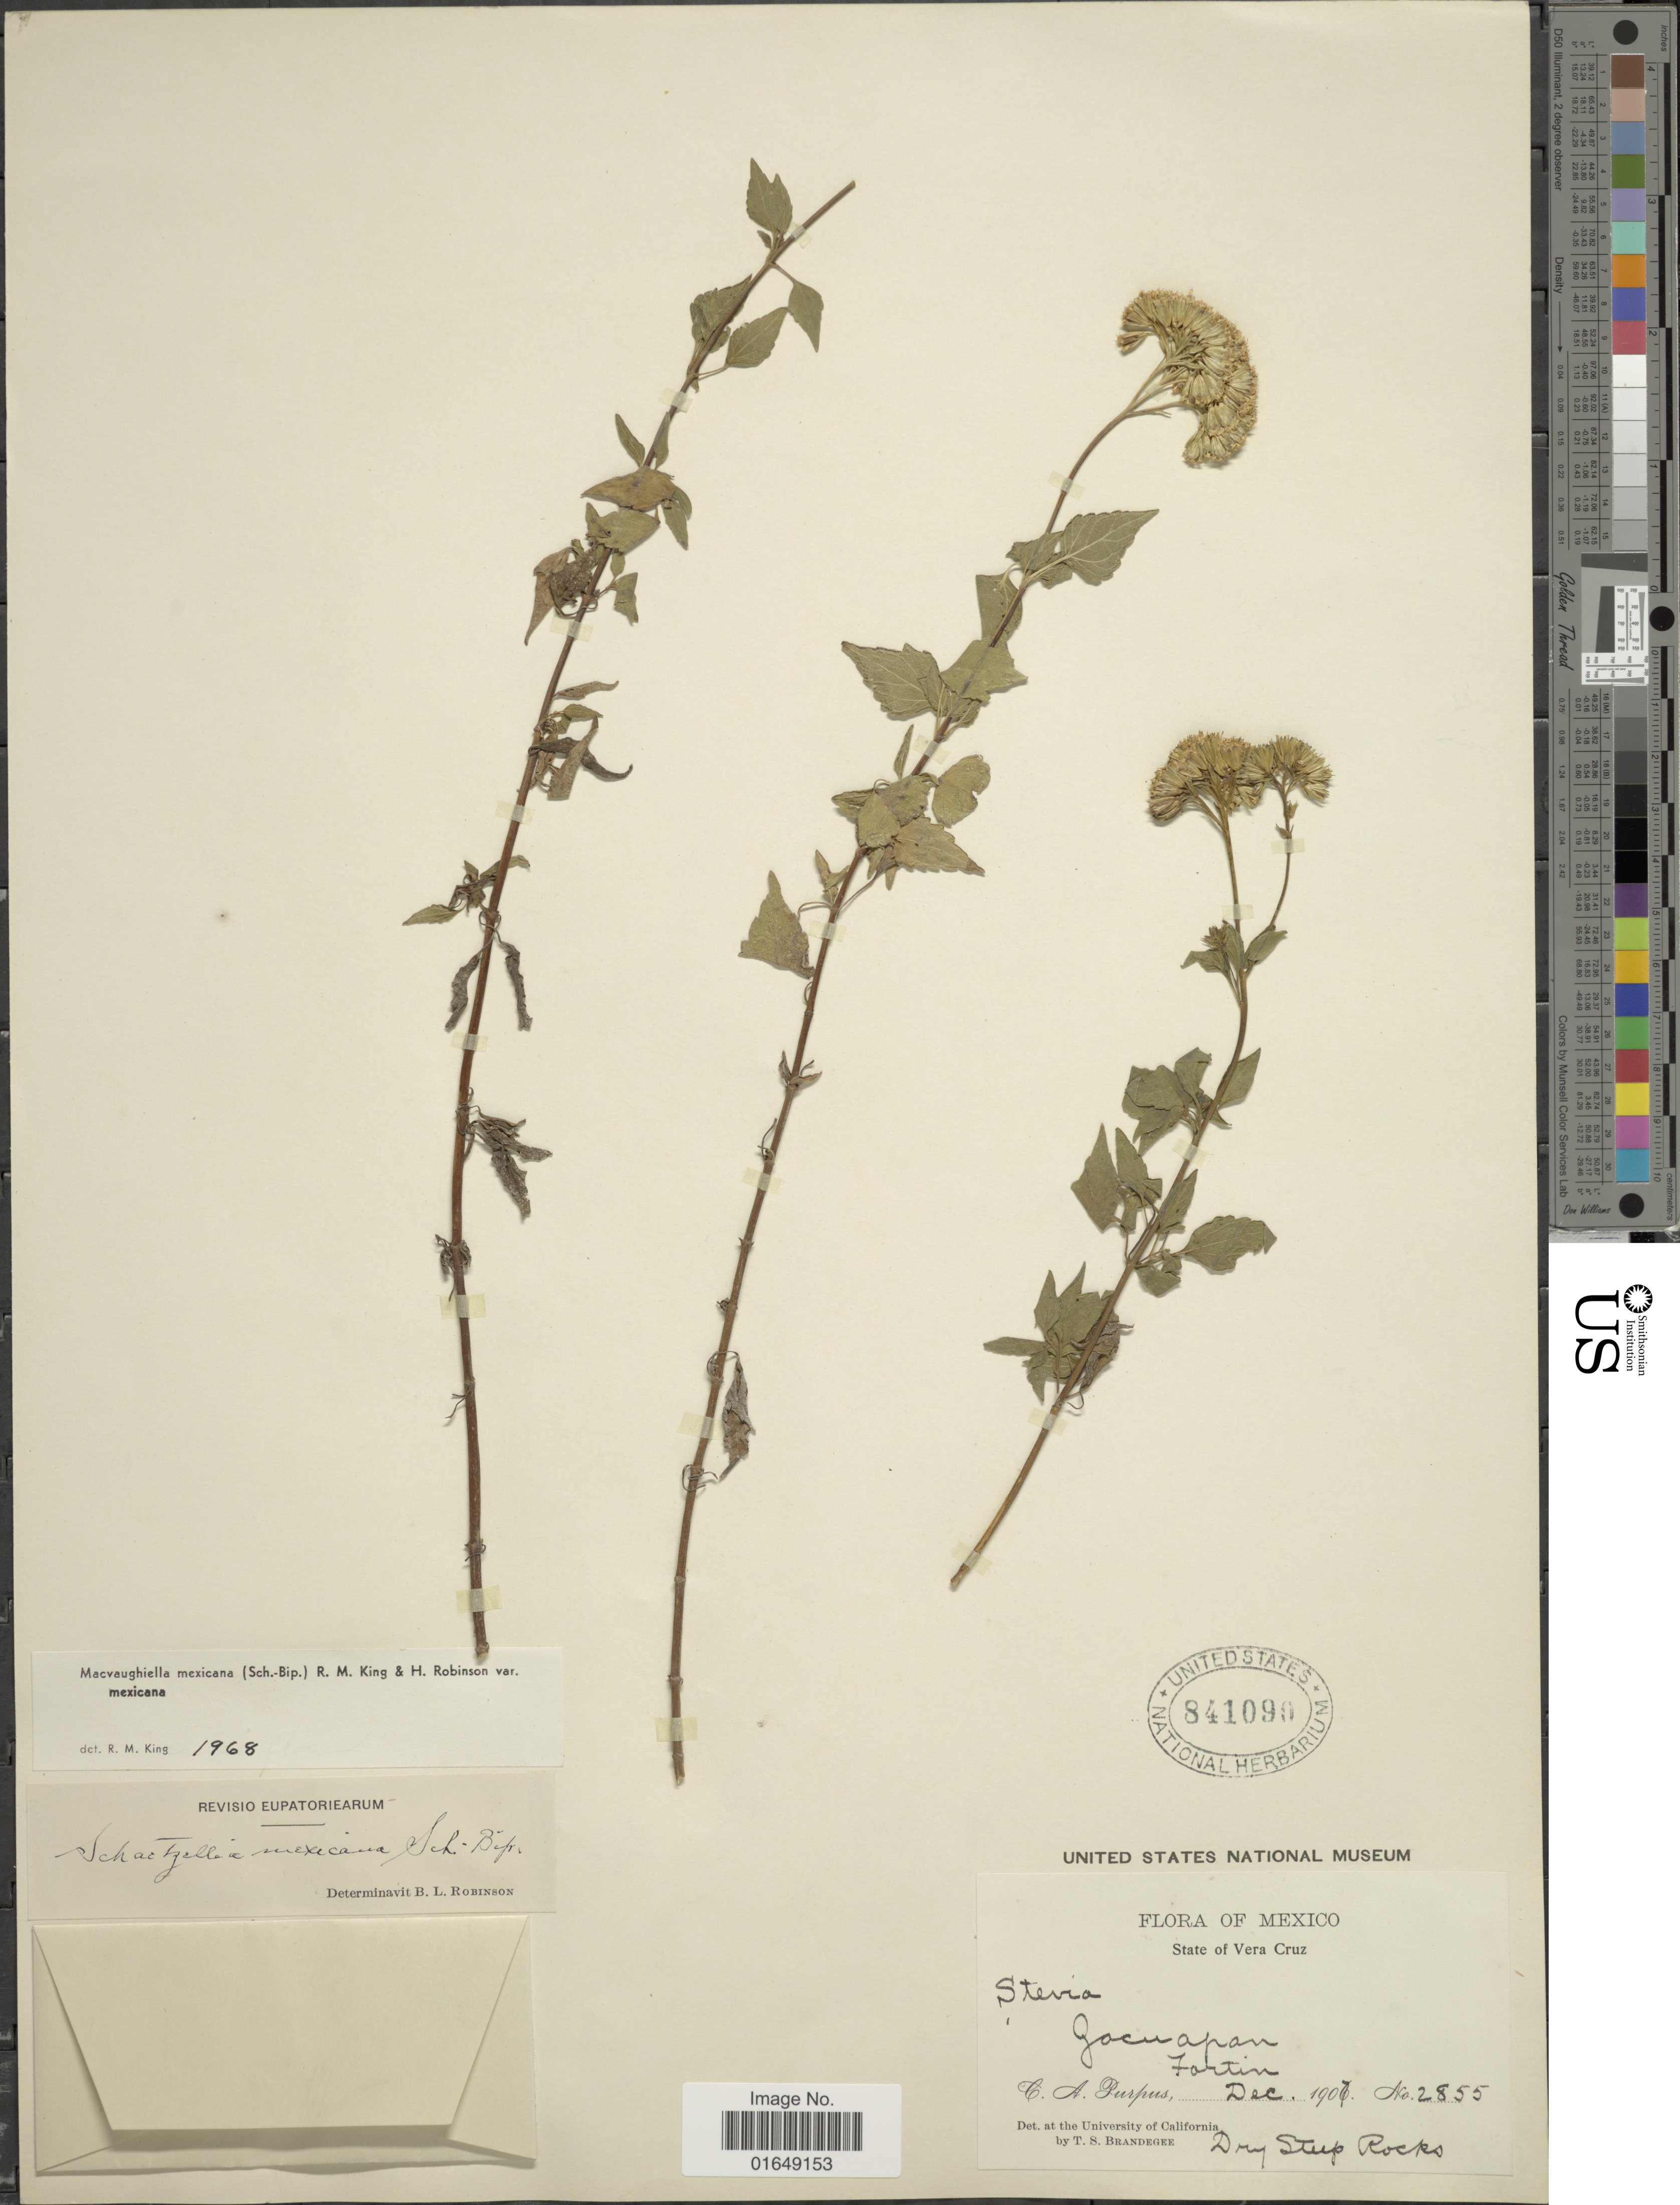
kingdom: Plantae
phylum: Tracheophyta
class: Magnoliopsida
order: Asterales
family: Asteraceae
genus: Macvaughiella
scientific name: Macvaughiella mexicana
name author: (Sch. Bip.) R.M. King & H. Rob.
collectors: C. A. Purpus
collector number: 2855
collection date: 1907-12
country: Mexico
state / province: Veracruz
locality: Zacuapan, Fortín.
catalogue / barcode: US 841090